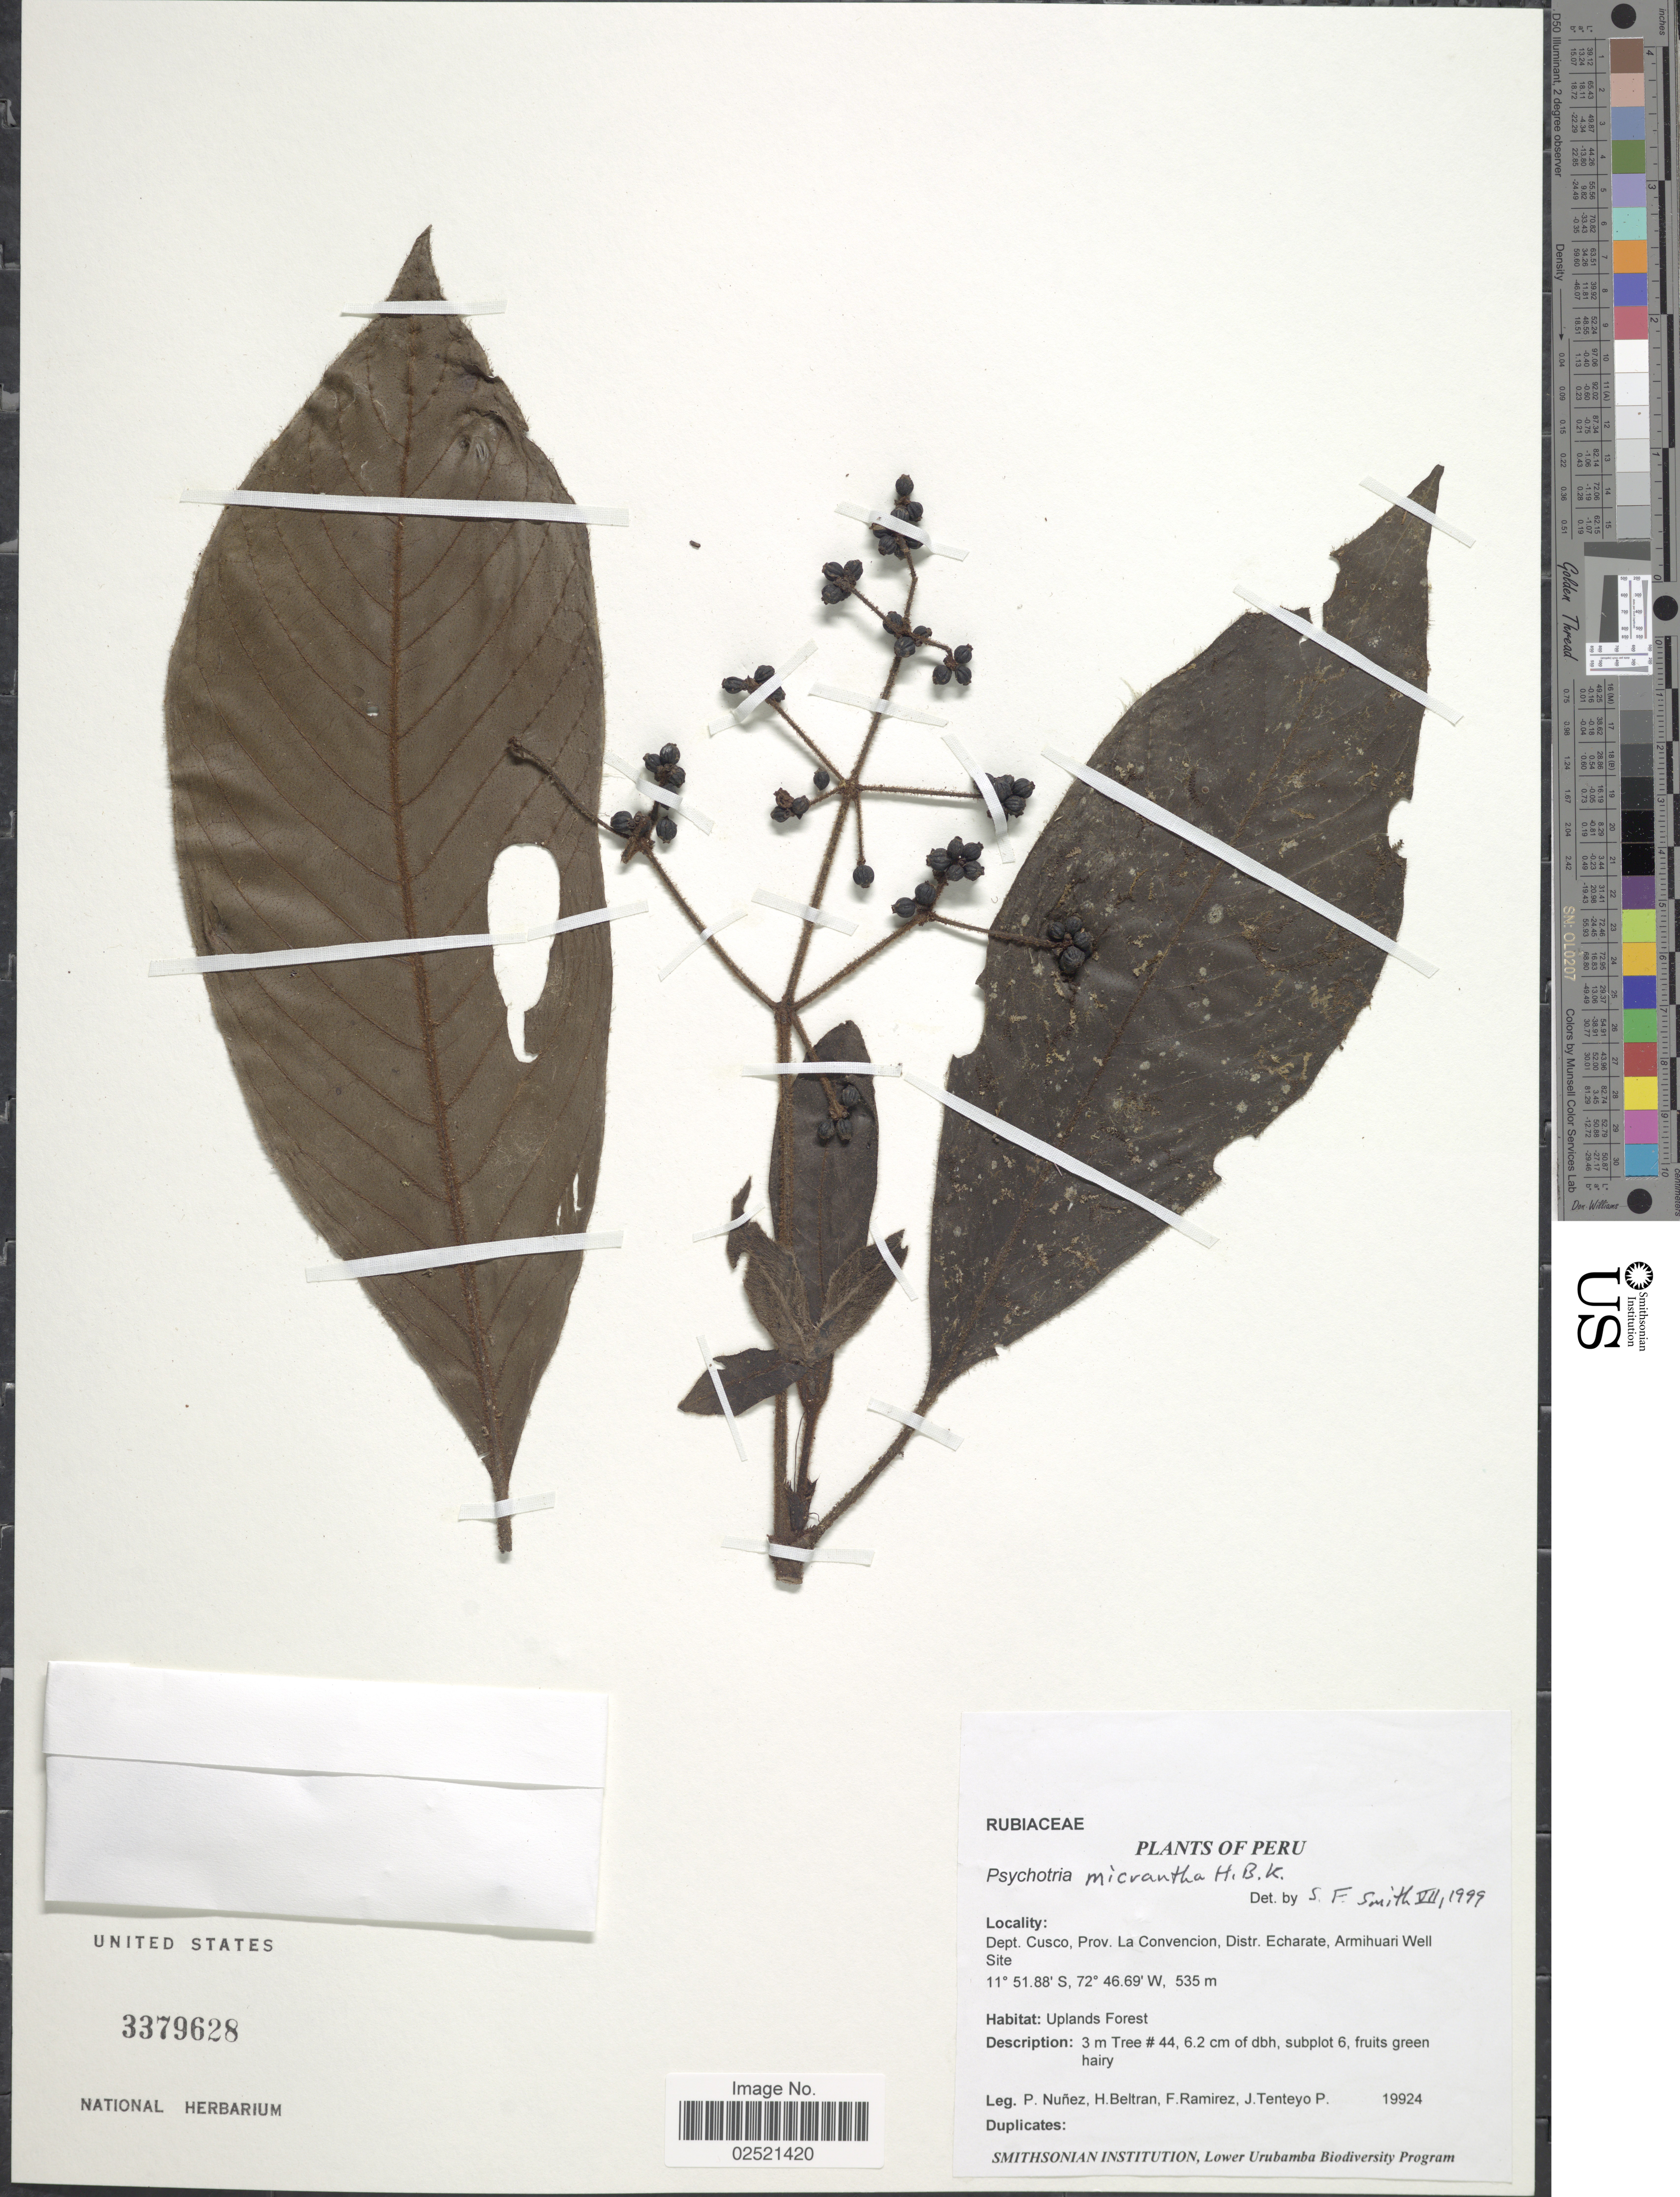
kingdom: Plantae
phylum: Tracheophyta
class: Magnoliopsida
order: Gentianales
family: Rubiaceae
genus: Psychotria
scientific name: Psychotria micrantha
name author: Kunth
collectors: P. Nuñez V., H. Beltran, F. Ramirez & J. Tenteyo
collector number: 19924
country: Peru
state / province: Cusco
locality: Prov. La Convencion, Distr. Echarati, Armihuari Well Site.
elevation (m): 535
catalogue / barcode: US 3379628